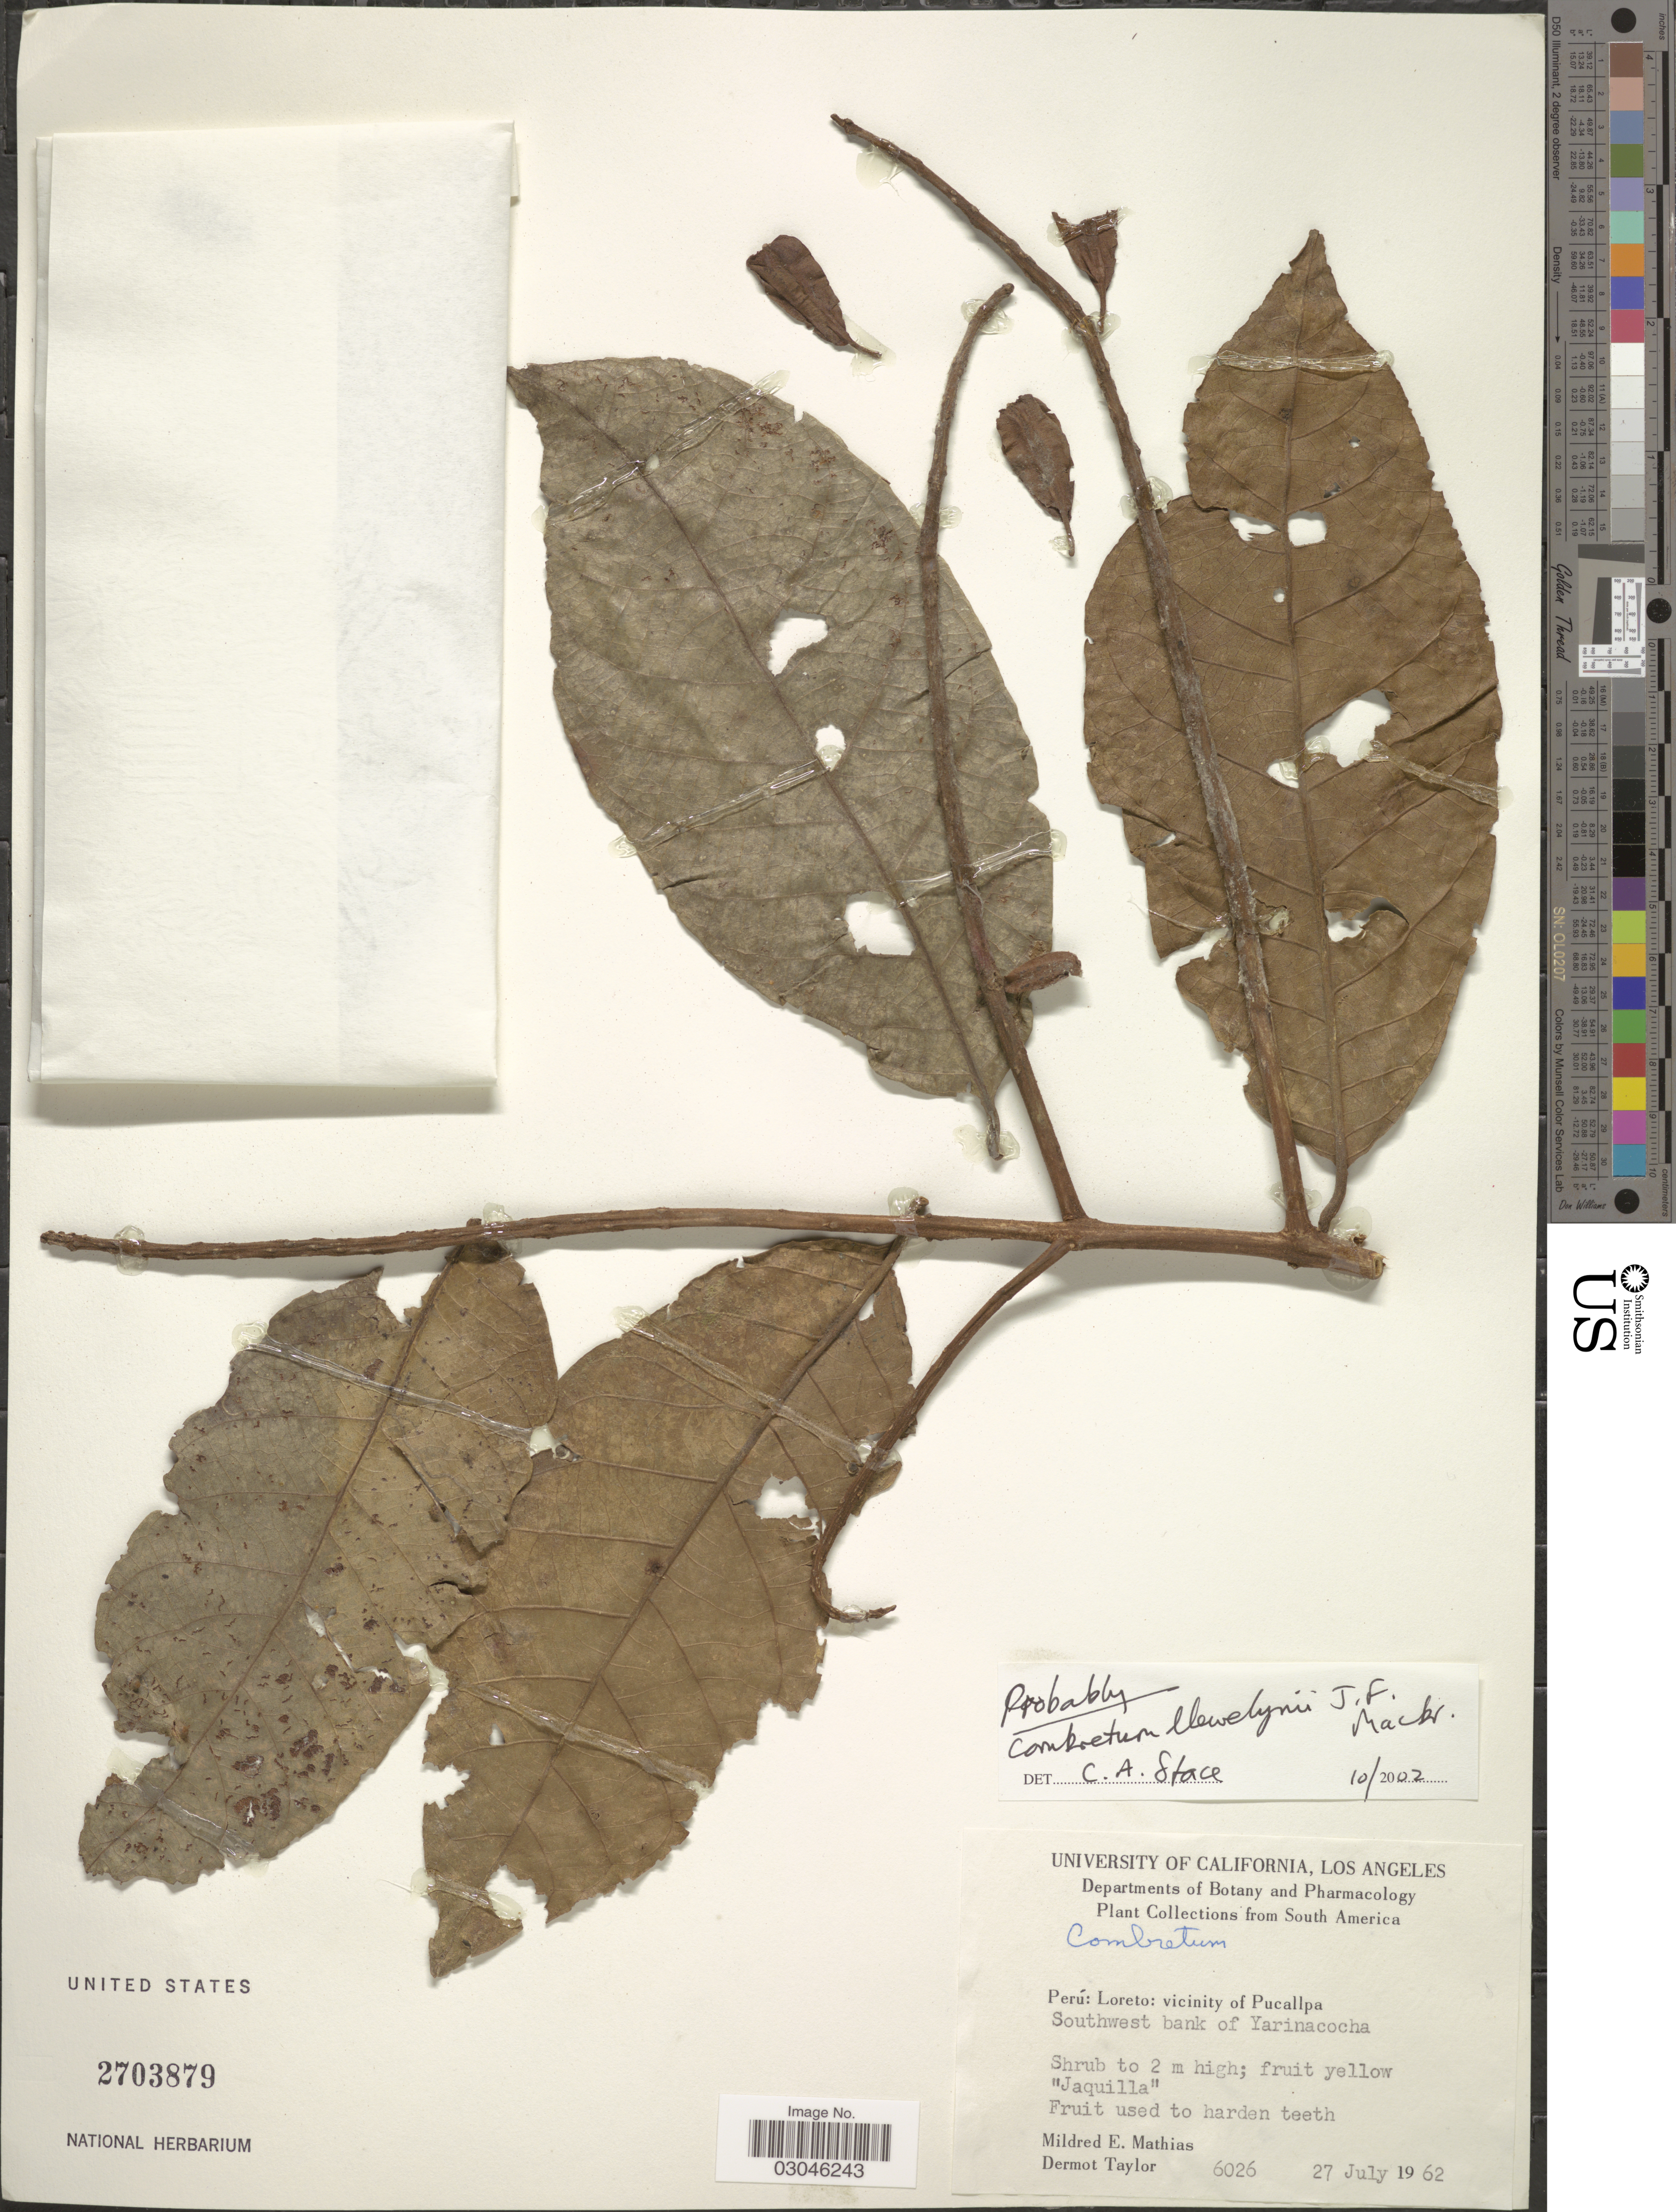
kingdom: Plantae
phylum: Tracheophyta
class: Magnoliopsida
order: Myrtales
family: Combretaceae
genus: Combretum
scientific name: Combretum llewelynii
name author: J.F. Macbr.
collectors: M. E. Mathias & D. Taylor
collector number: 6026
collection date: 1962-07-27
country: Peru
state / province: Loreto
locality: Vicinity of Pucallpa. Southwest bank of Yarinacocha.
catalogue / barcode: US 2703879